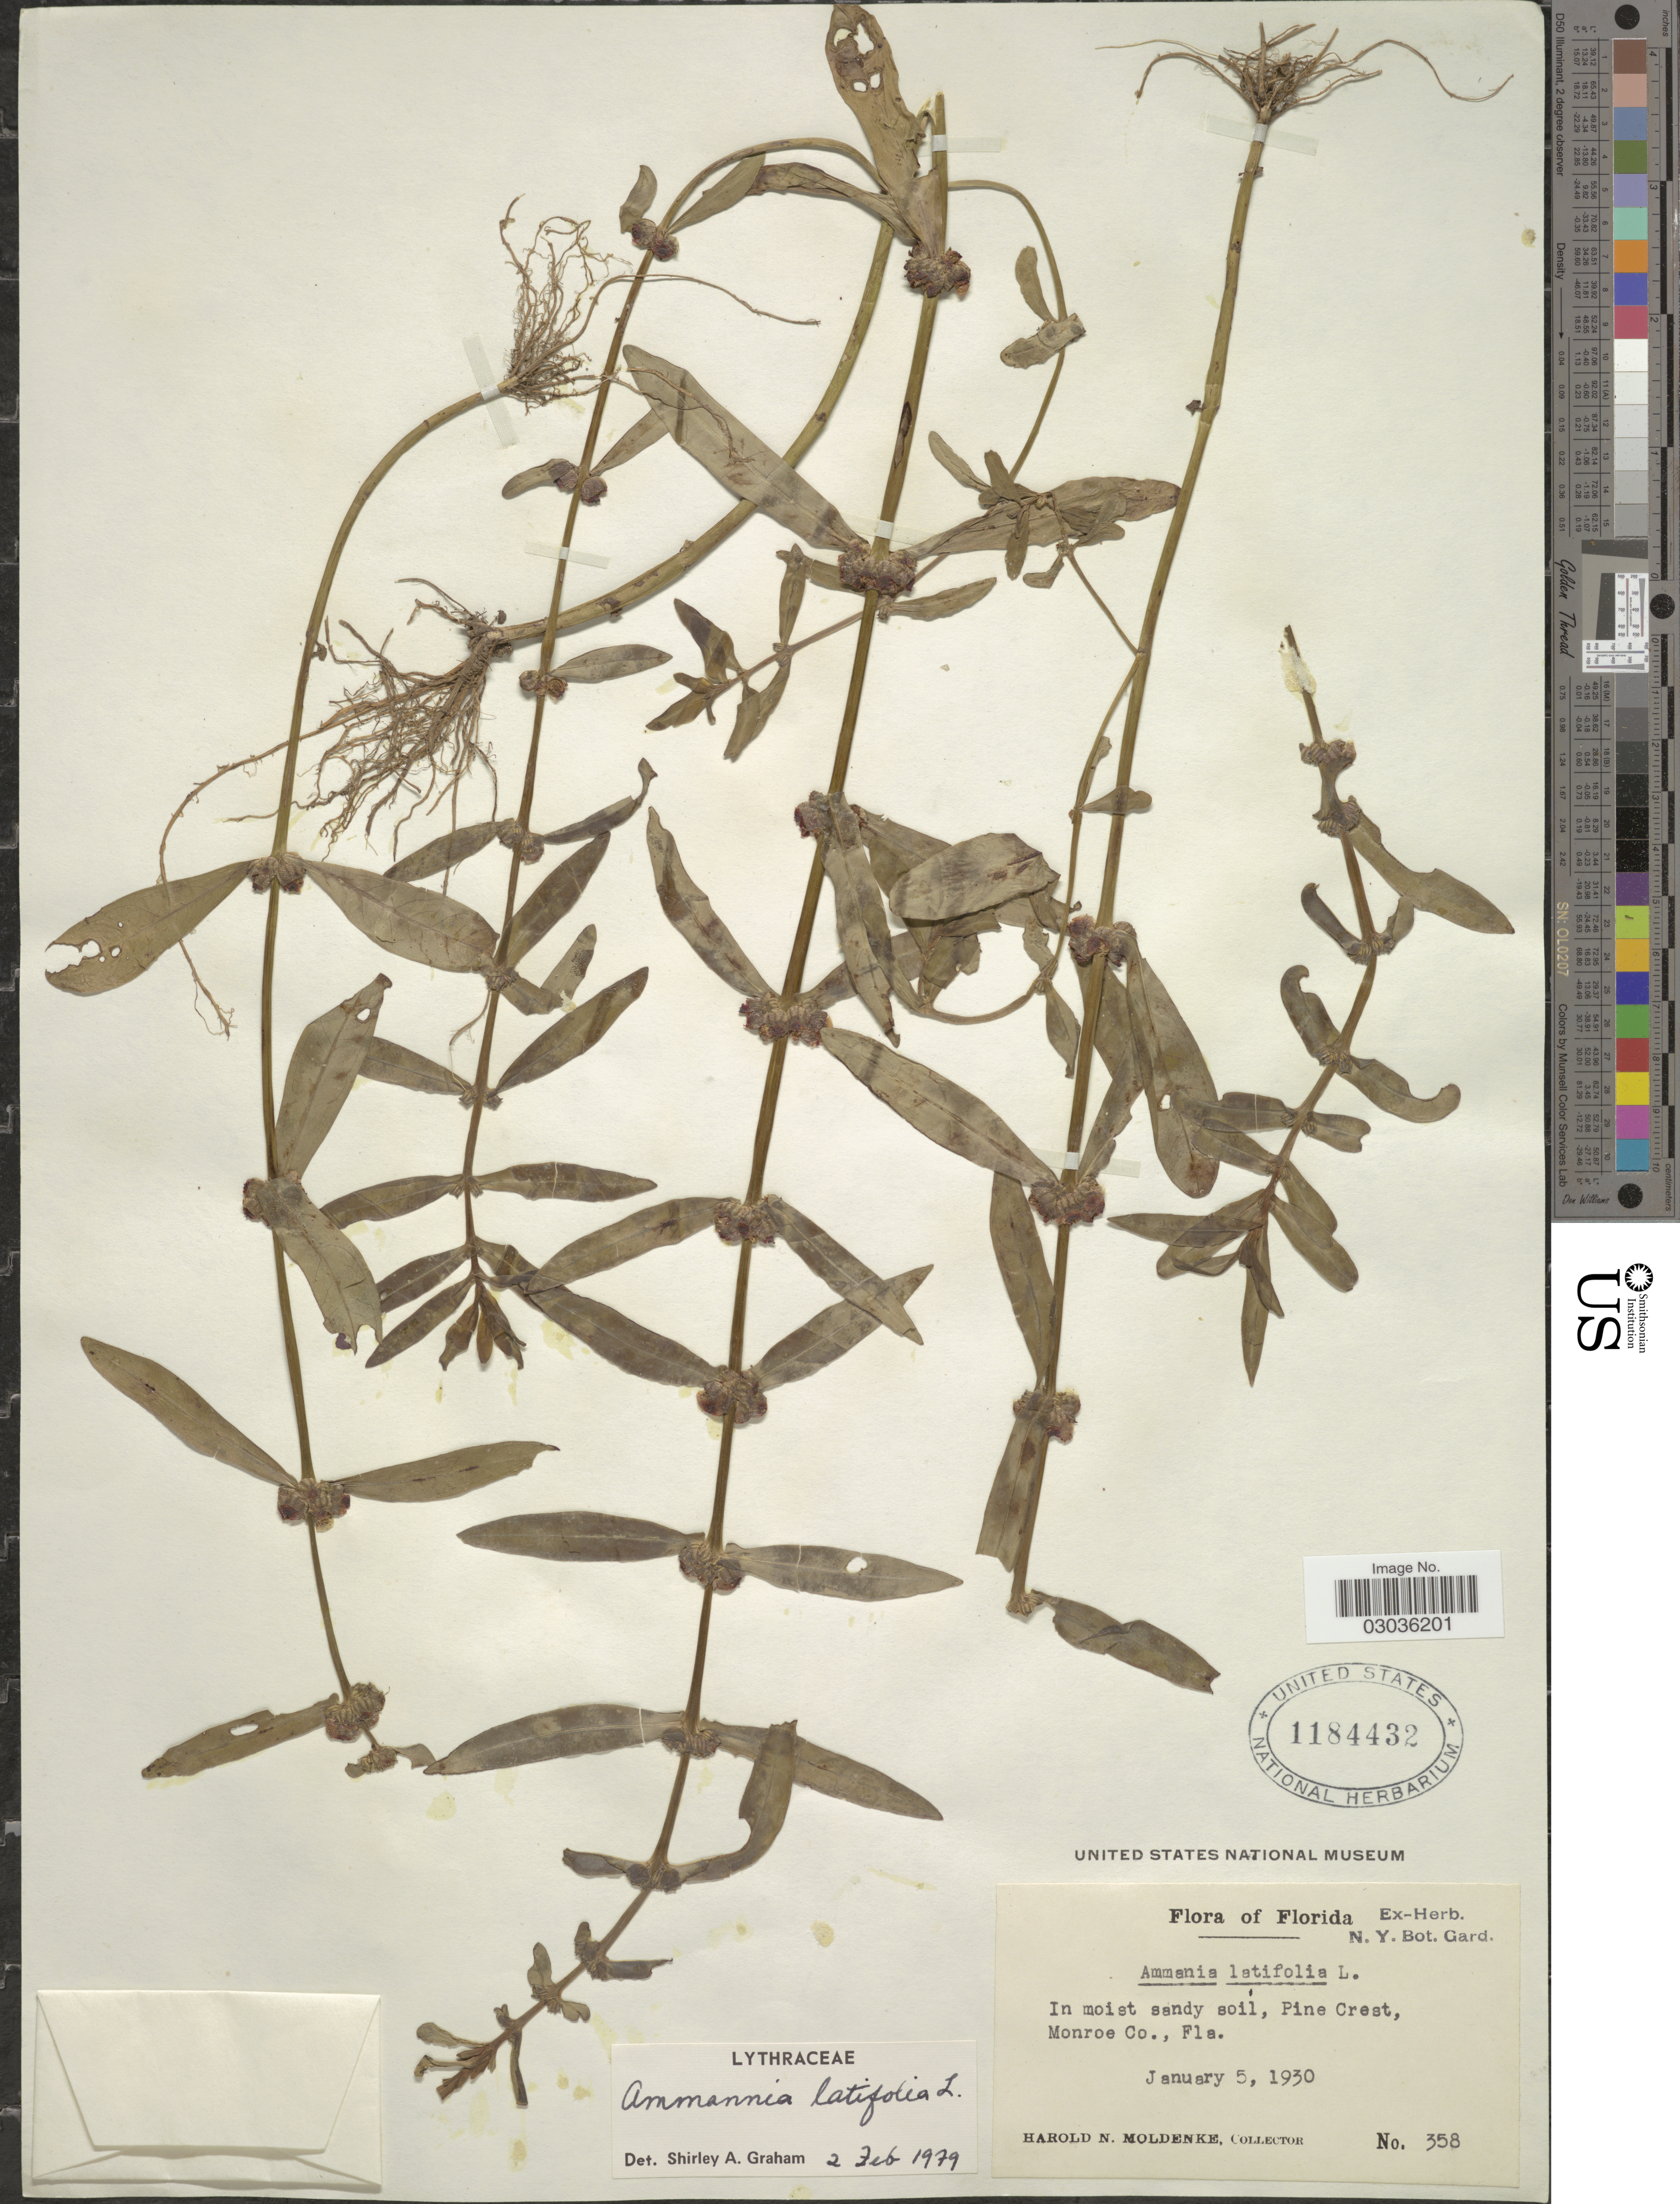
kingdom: Plantae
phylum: Tracheophyta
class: Magnoliopsida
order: Myrtales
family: Lythraceae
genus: Ammannia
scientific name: Ammannia latifolia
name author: L.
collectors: H. N. Moldenke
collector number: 358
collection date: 1930-01-05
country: United States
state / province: Florida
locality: Monroe Co.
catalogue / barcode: US 1184432